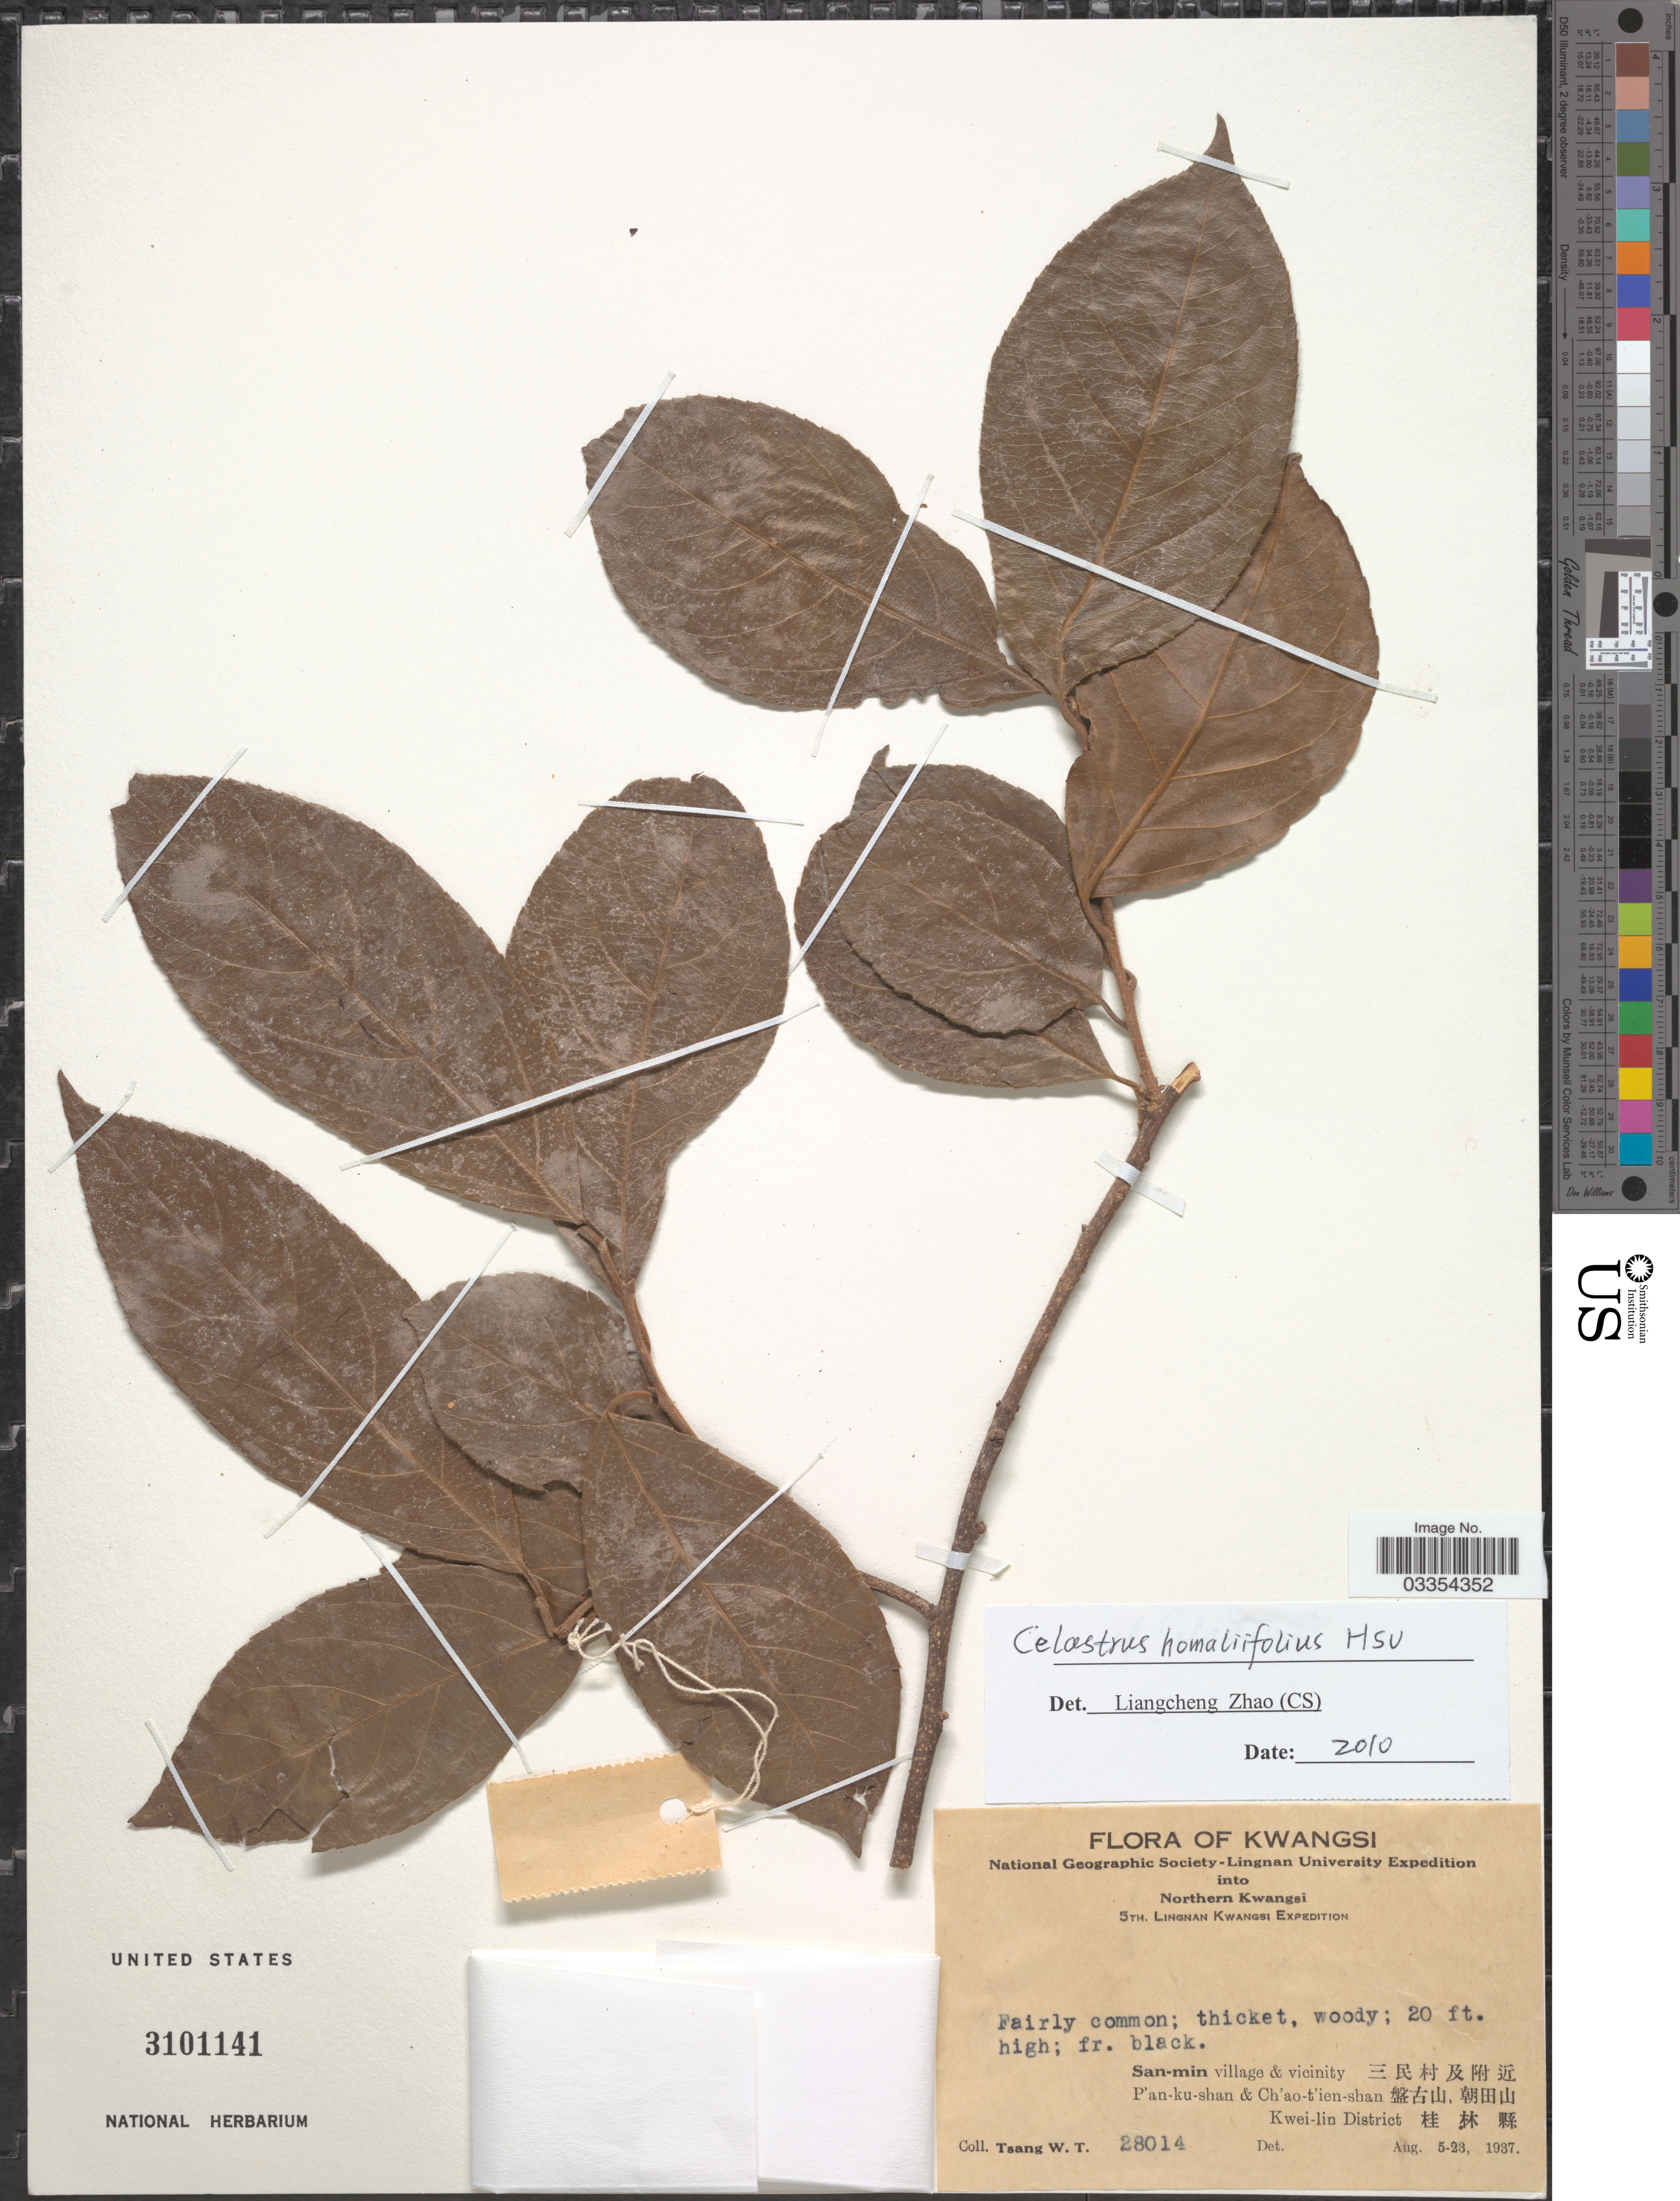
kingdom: Plantae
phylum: Tracheophyta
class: Magnoliopsida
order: Celastrales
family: Celastraceae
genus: Celastrus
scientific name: Celastrus homaliifolius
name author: P.S. Hsu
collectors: W. T. Tsang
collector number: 28014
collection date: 1937-08-05/1937-08-23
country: China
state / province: Guangxi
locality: Kwangsi. Northern Kwangsi. San-min village & vicinity. X. P'an-ku-shan & Ch'ao-t'ien-shan. X. Kwei-lin District. X.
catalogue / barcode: US 3101141